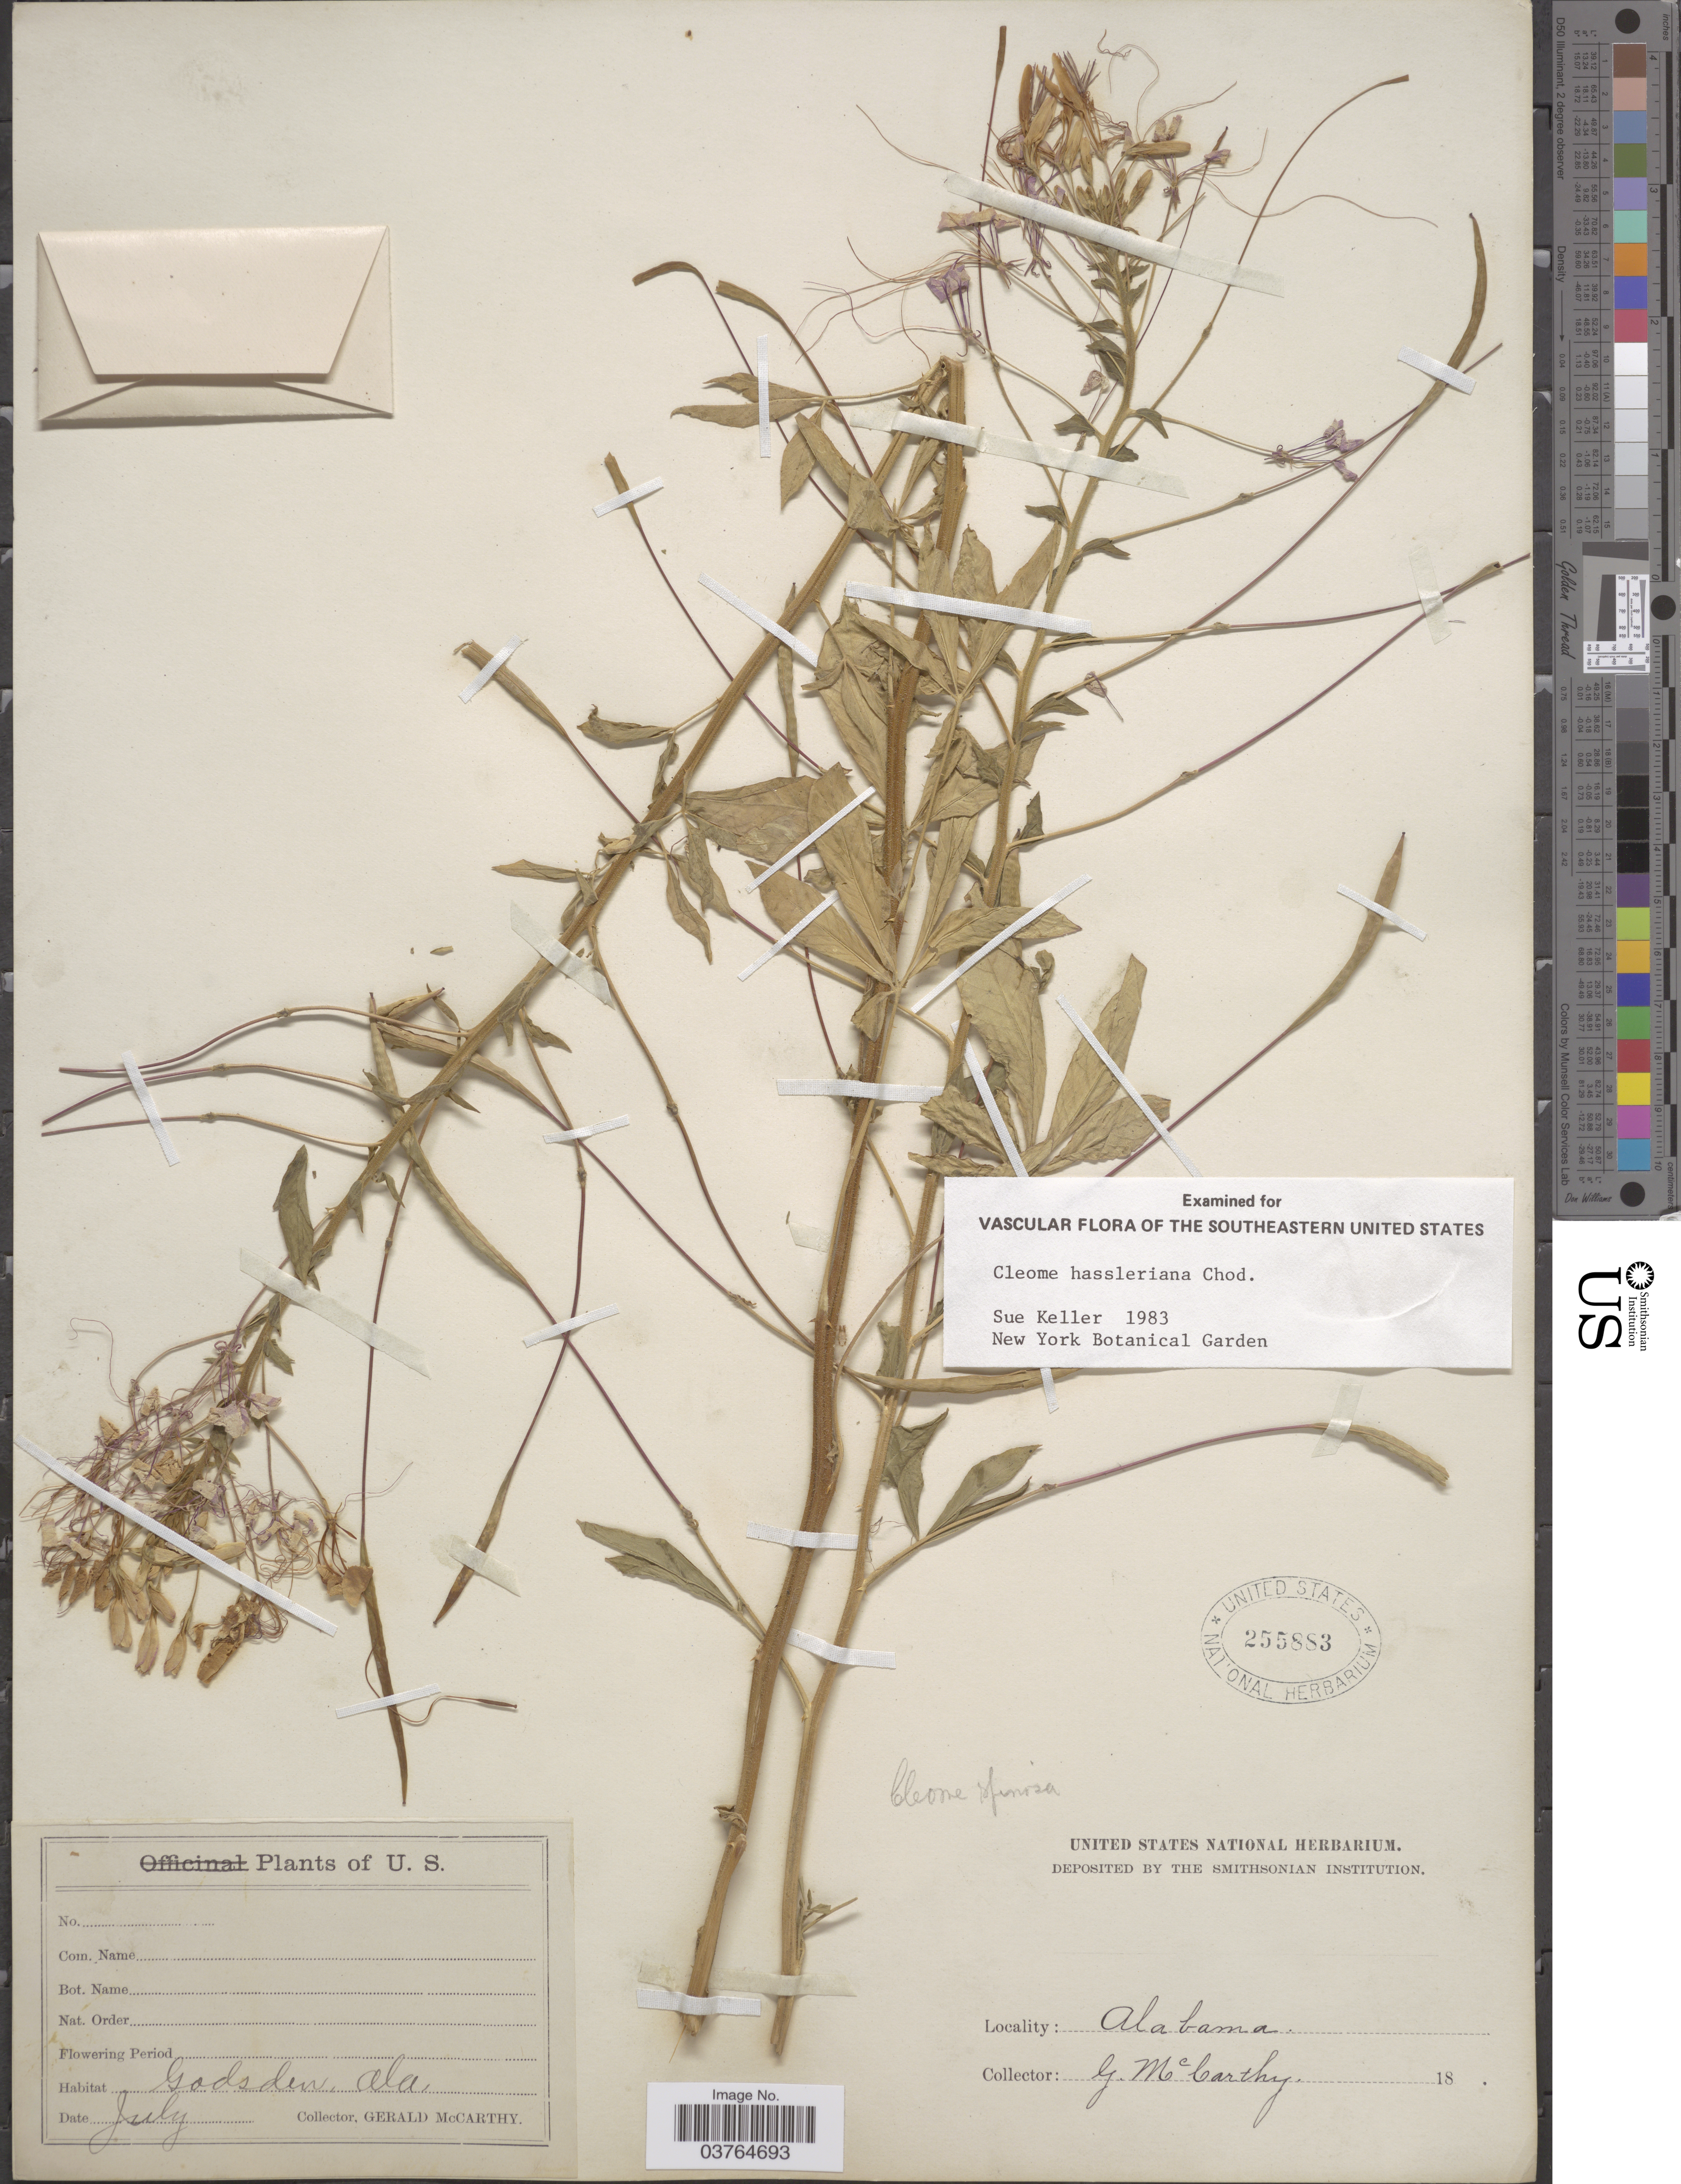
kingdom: Plantae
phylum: Tracheophyta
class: Magnoliopsida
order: Brassicales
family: Cleomaceae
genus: Tarenaya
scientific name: Tarenaya houtteana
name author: (Schltdl.) Soares Neto & Roalson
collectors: G. McCarthy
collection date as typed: July 18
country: United States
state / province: Alabama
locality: Godsden.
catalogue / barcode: US 255883